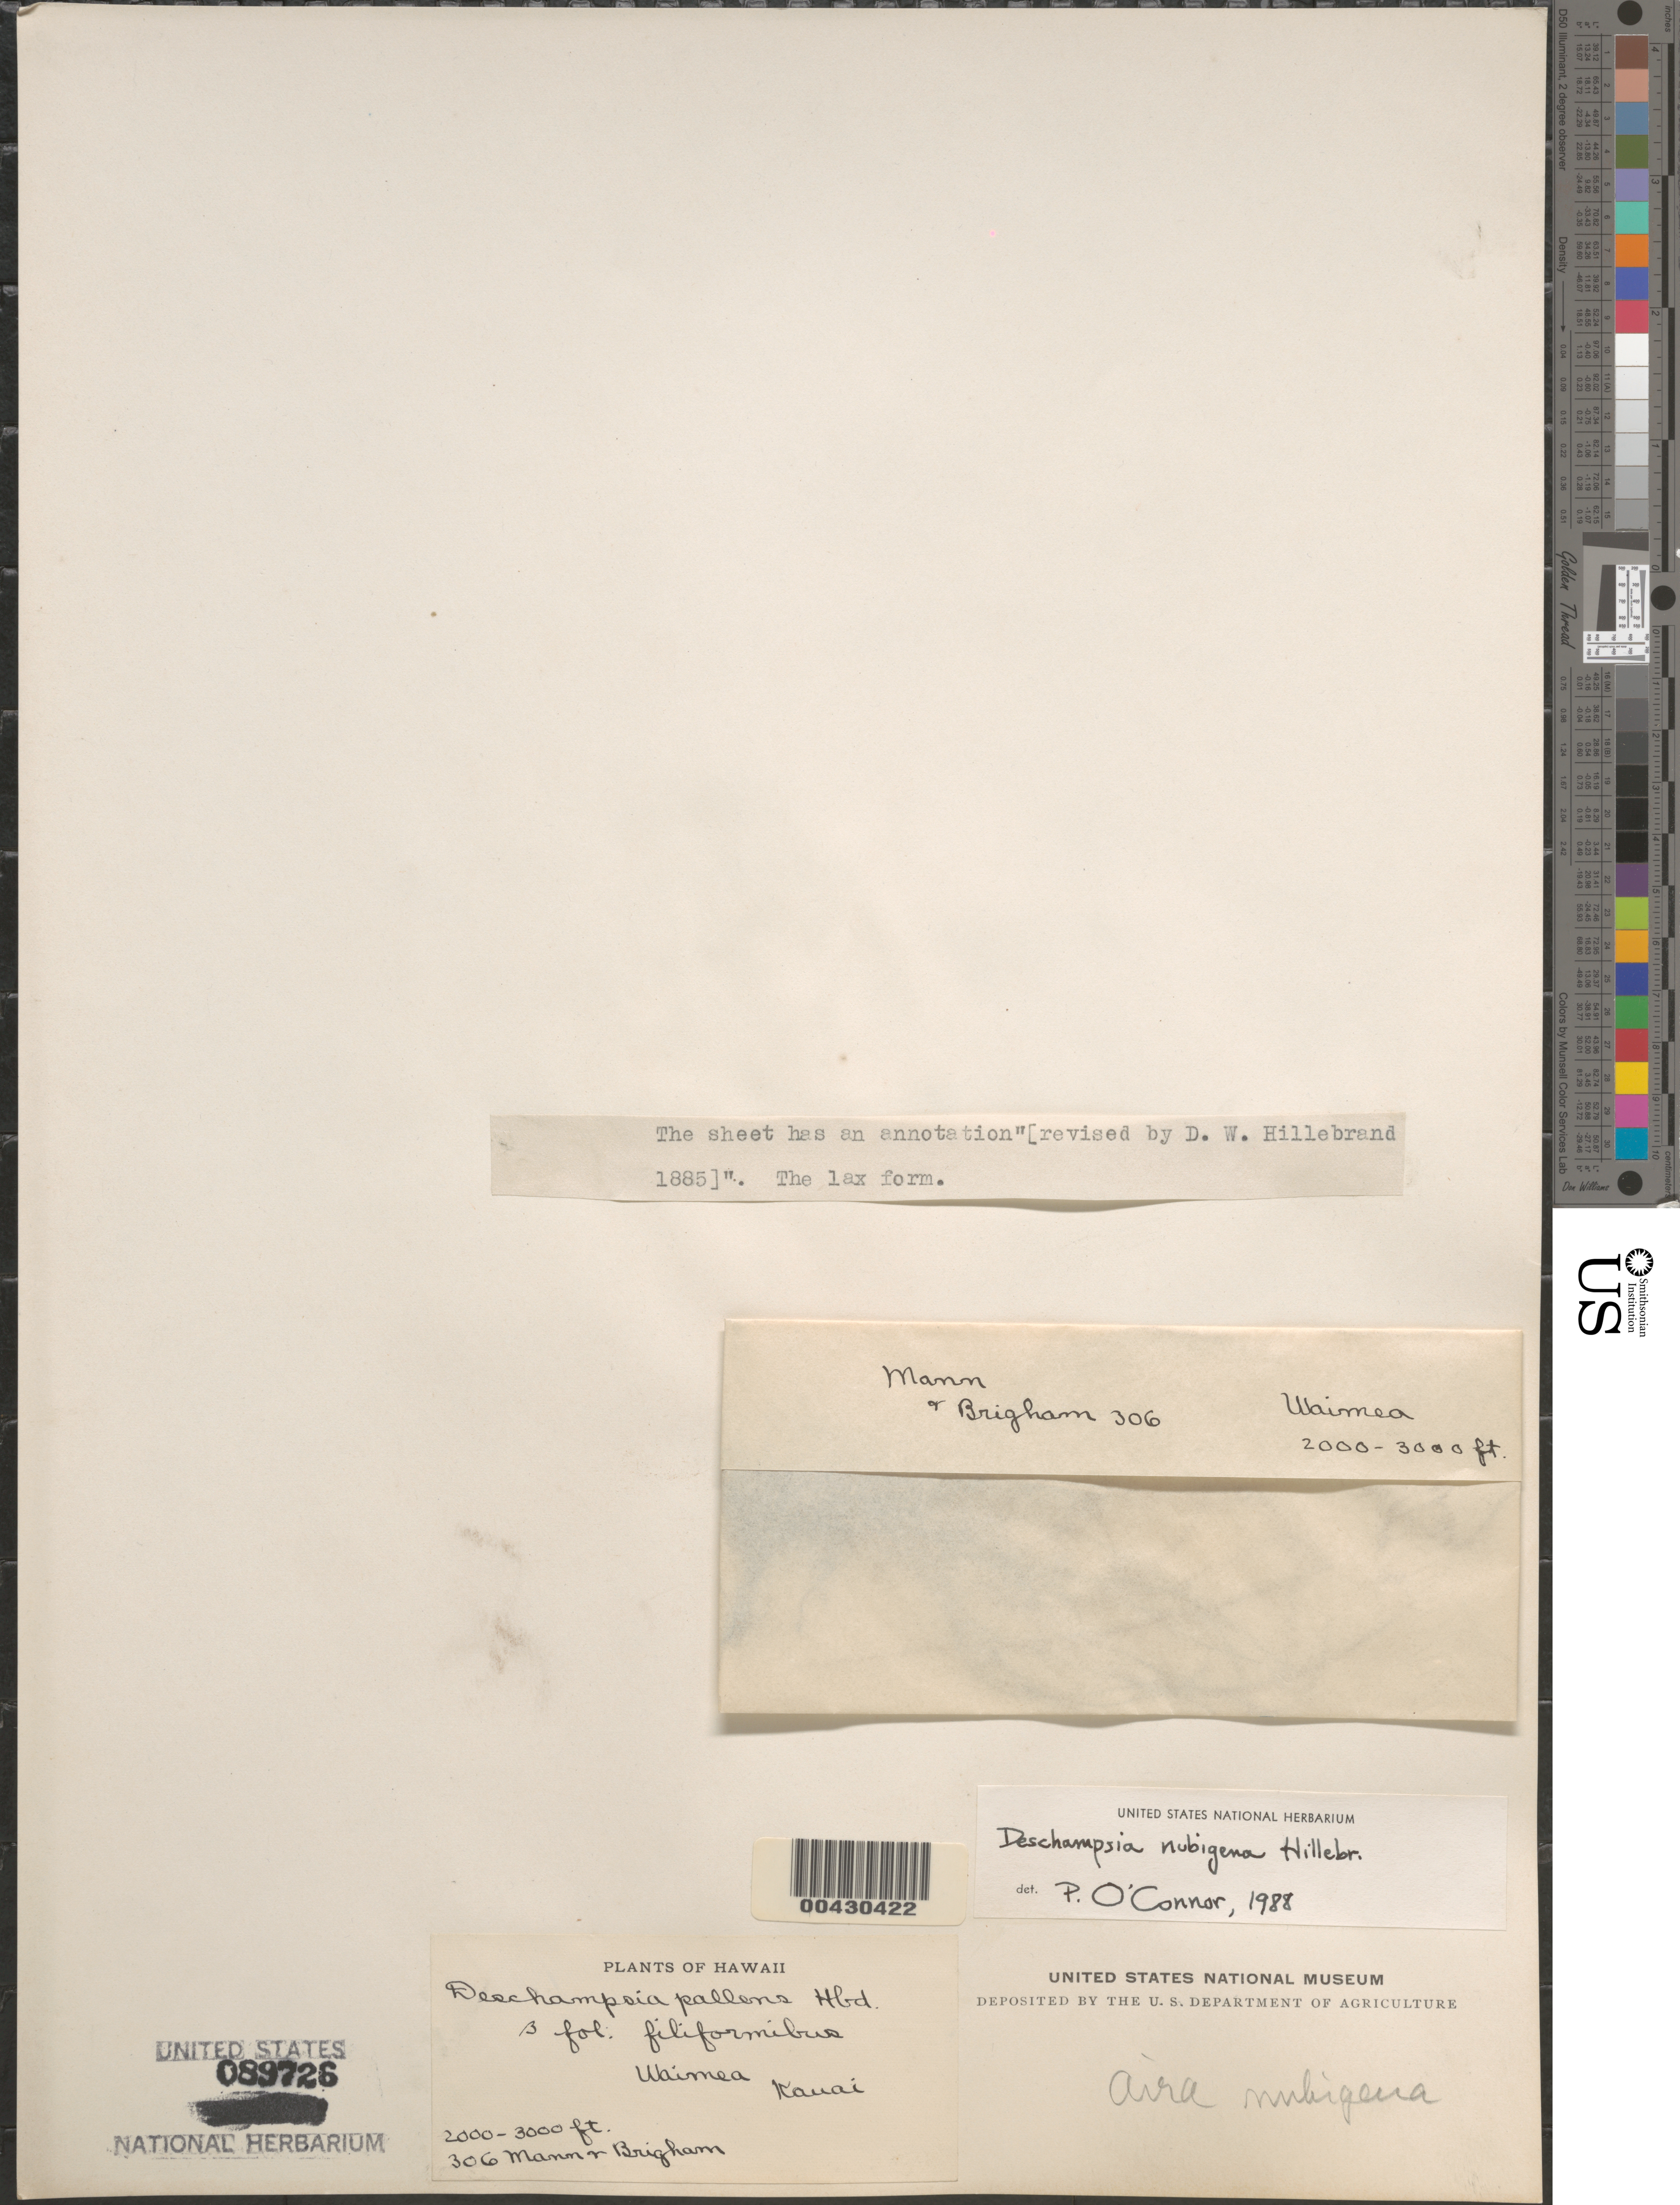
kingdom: Plantae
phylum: Tracheophyta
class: Liliopsida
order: Poales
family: Poaceae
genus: Deschampsia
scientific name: Deschampsia nubigena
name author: Hillebr.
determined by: O'Connor, P.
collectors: H. Mann & W. T. Brigham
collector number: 306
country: United States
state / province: Hawaii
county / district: Kauai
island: Kaua'i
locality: Waimea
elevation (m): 610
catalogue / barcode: US 89726